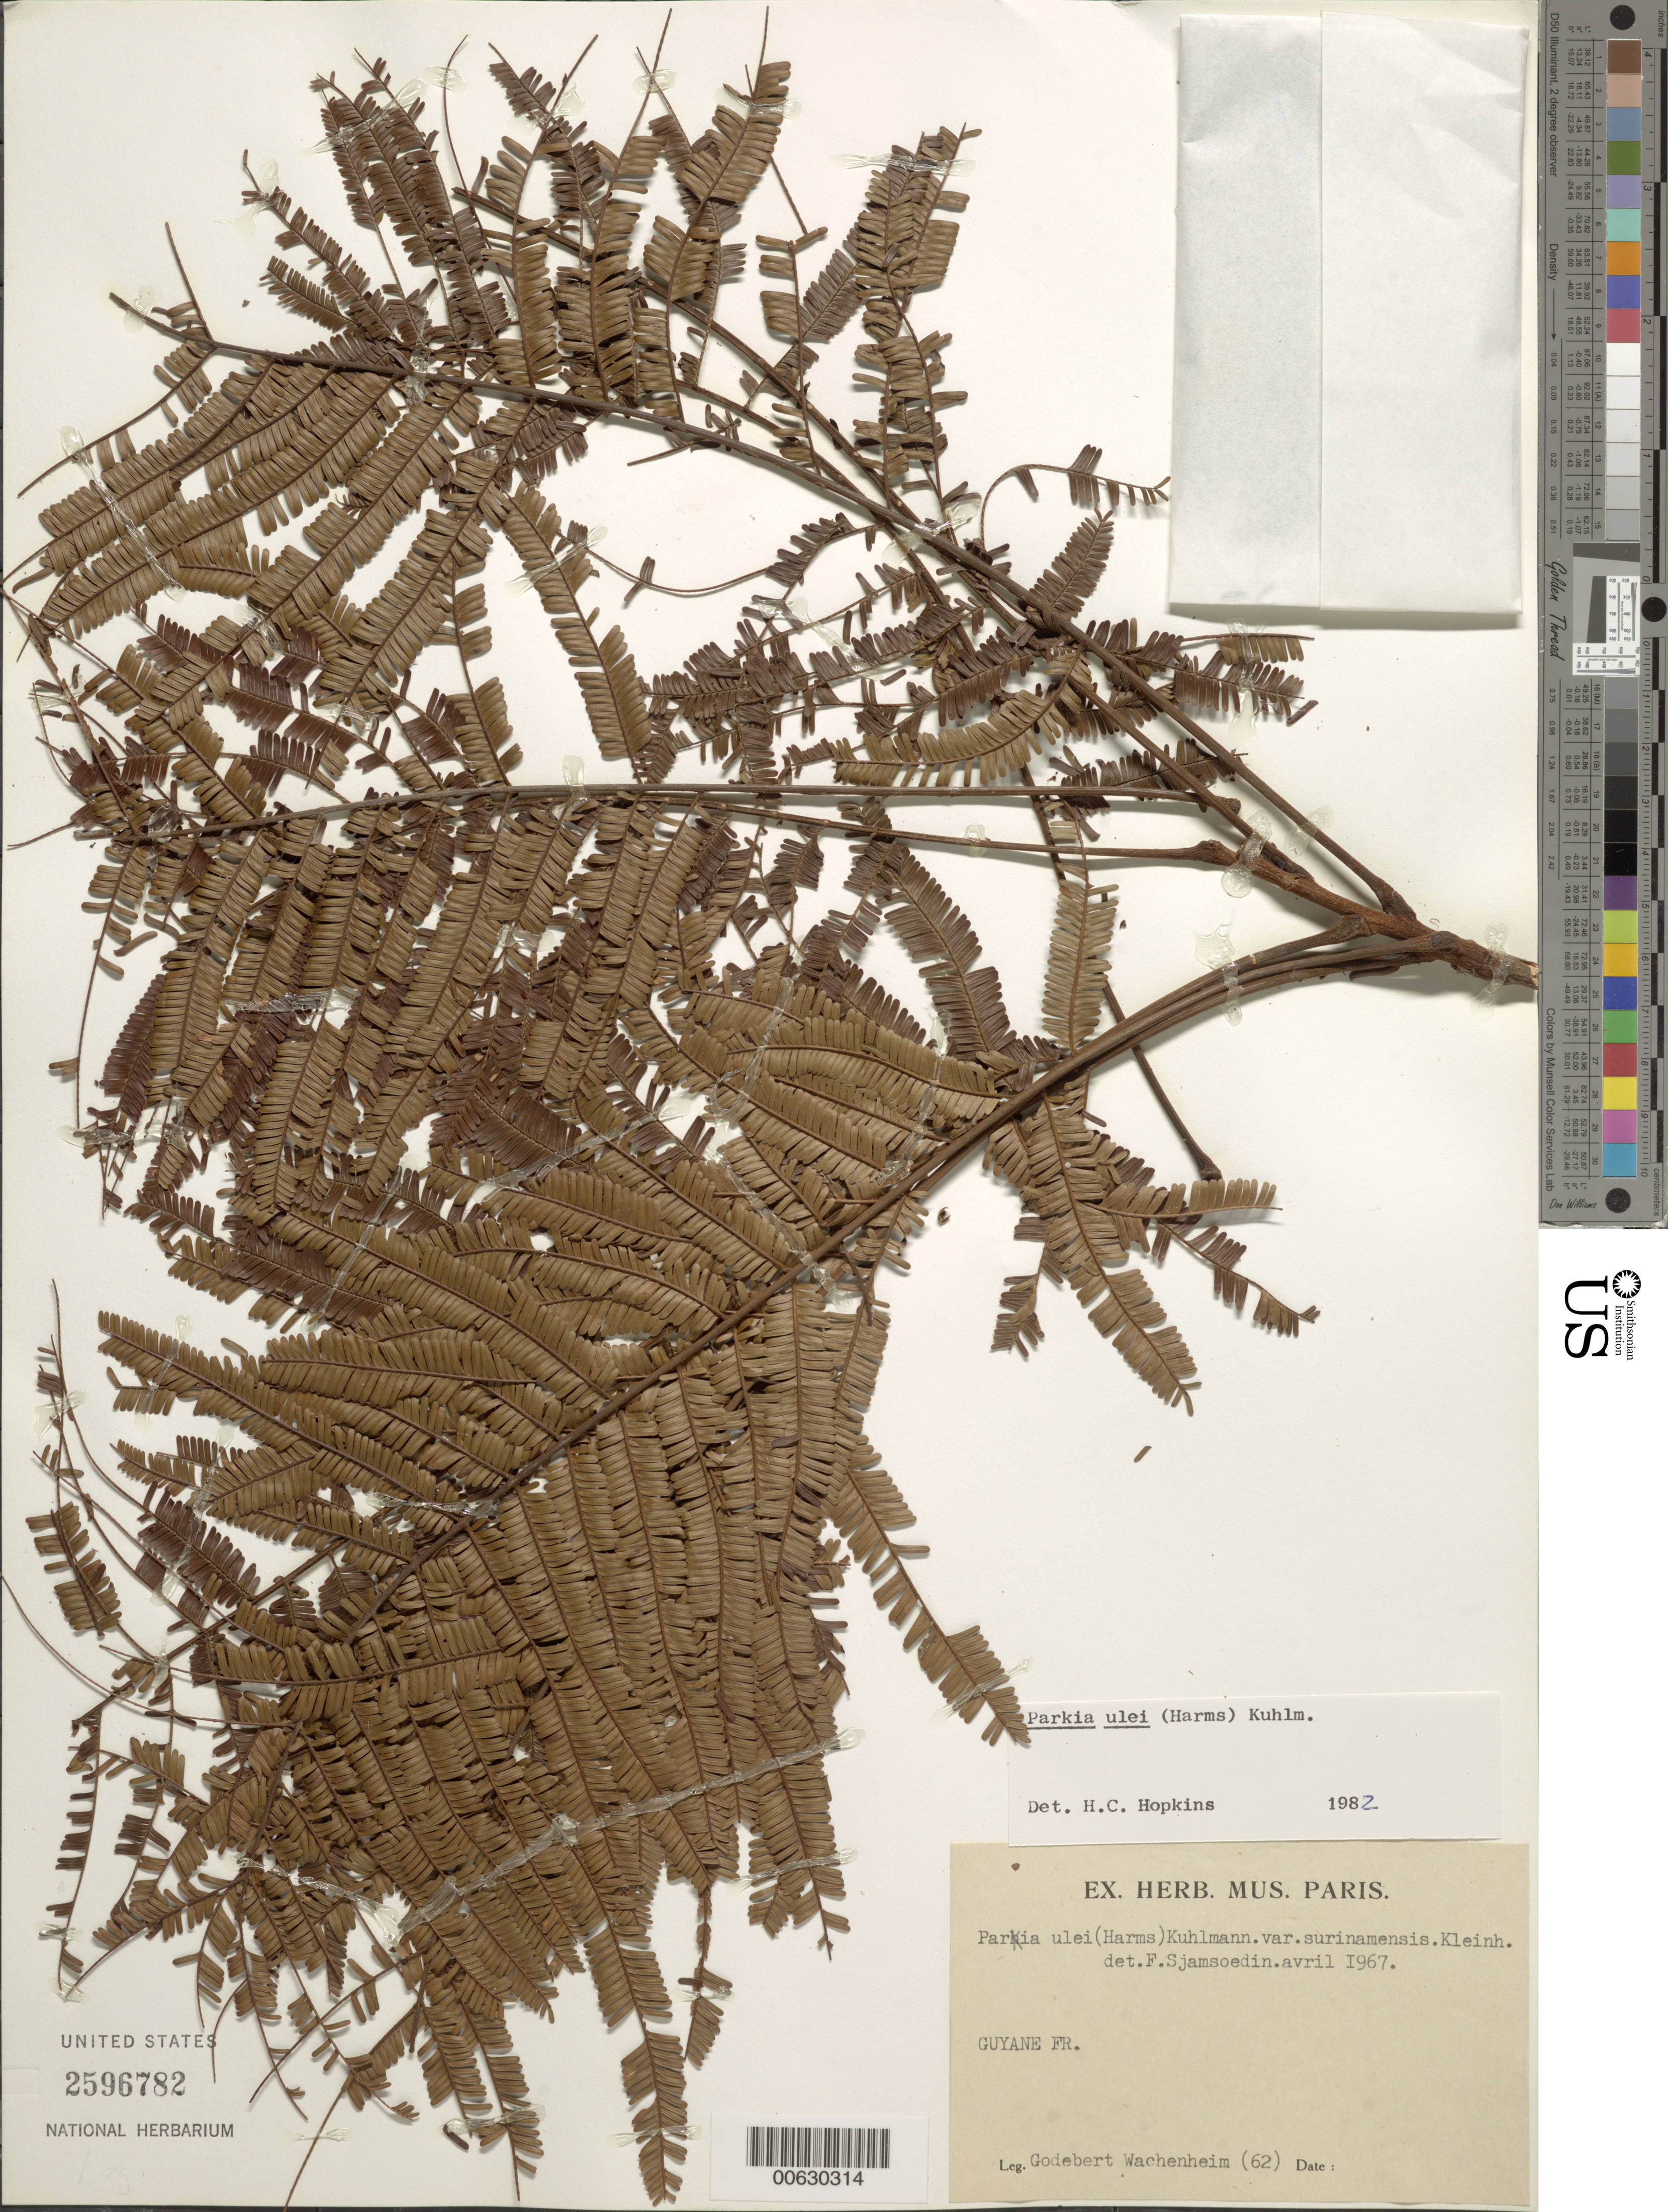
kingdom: Plantae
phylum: Tracheophyta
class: Magnoliopsida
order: Fabales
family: Fabaceae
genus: Parkia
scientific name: Parkia ulei var. ulei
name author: Kuhlm.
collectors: G. Wachenheim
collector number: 62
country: French Guiana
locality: Godebert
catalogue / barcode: US 2596782